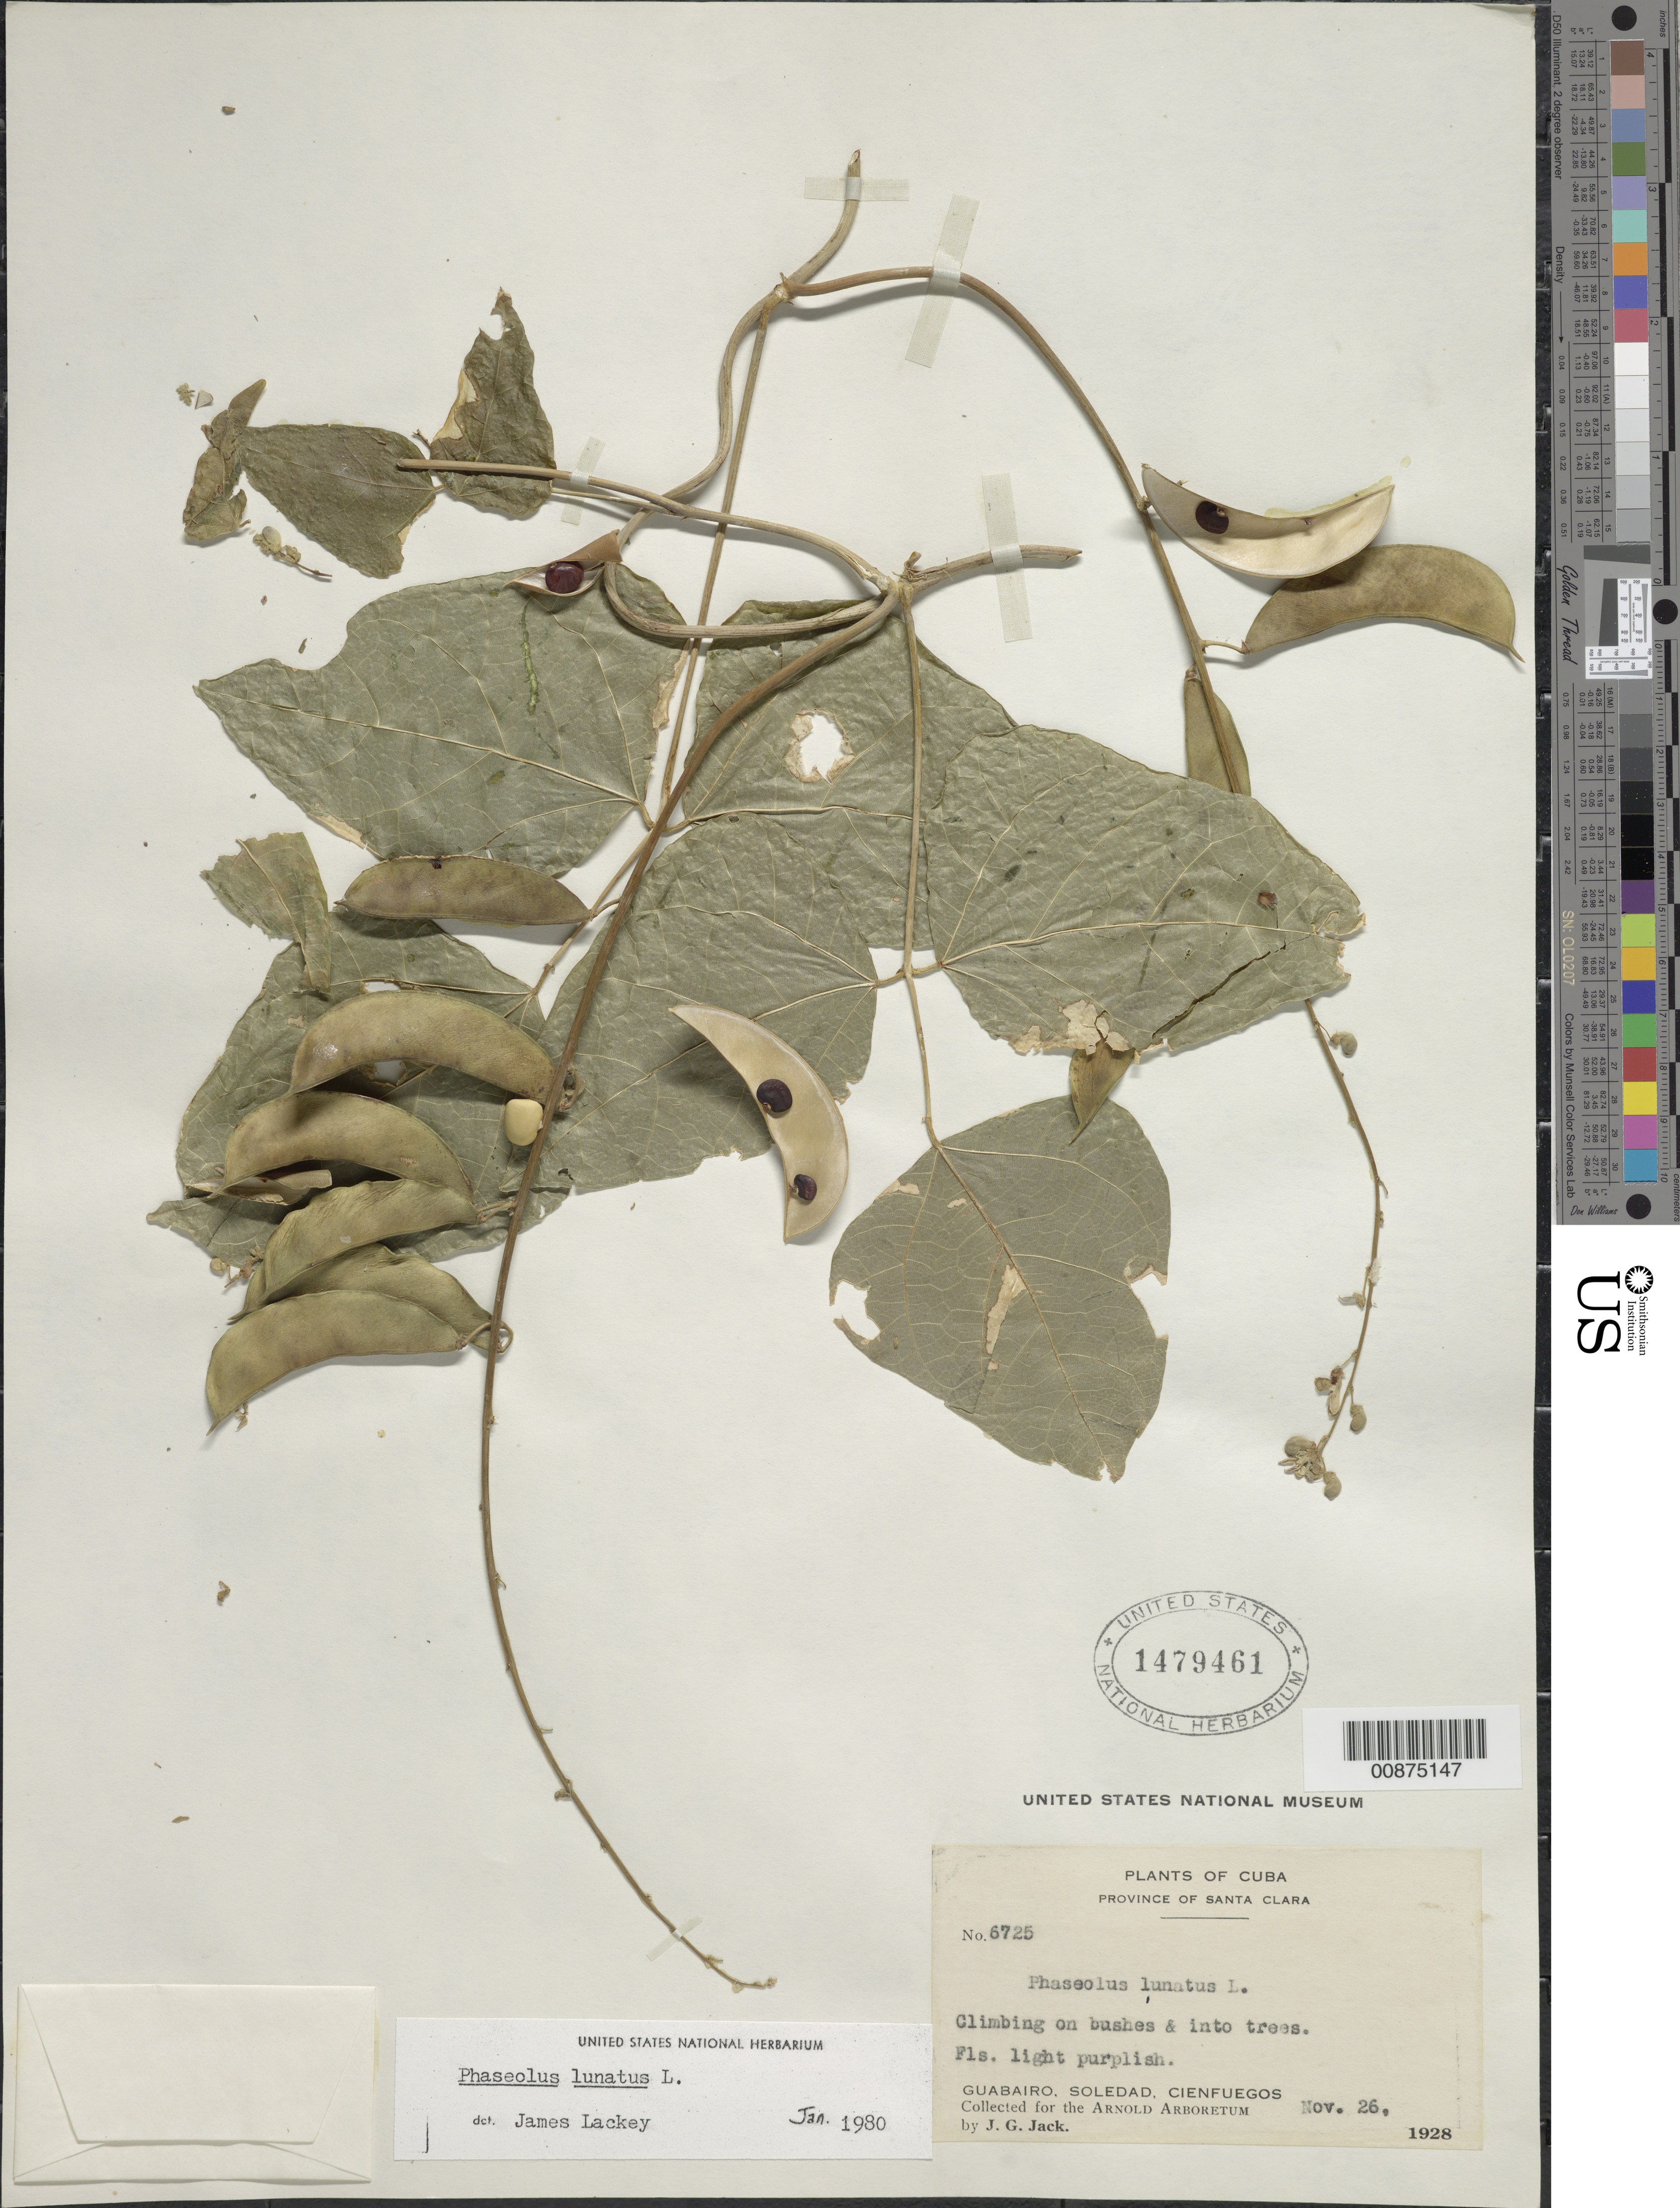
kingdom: Plantae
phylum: Tracheophyta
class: Magnoliopsida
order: Fabales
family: Fabaceae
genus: Phaseolus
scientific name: Phaseolus lunatus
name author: L.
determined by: Lackey, J.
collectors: J. G. Jack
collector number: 6725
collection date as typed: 26 Nov 1928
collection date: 1928-11-26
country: Cuba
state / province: Cienfuegos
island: Cuba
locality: Province of Santa Clara (obsolete) Guabairo, Soledad, Cienfuegos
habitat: Climbing on bushes & into trees.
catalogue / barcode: US 1479461